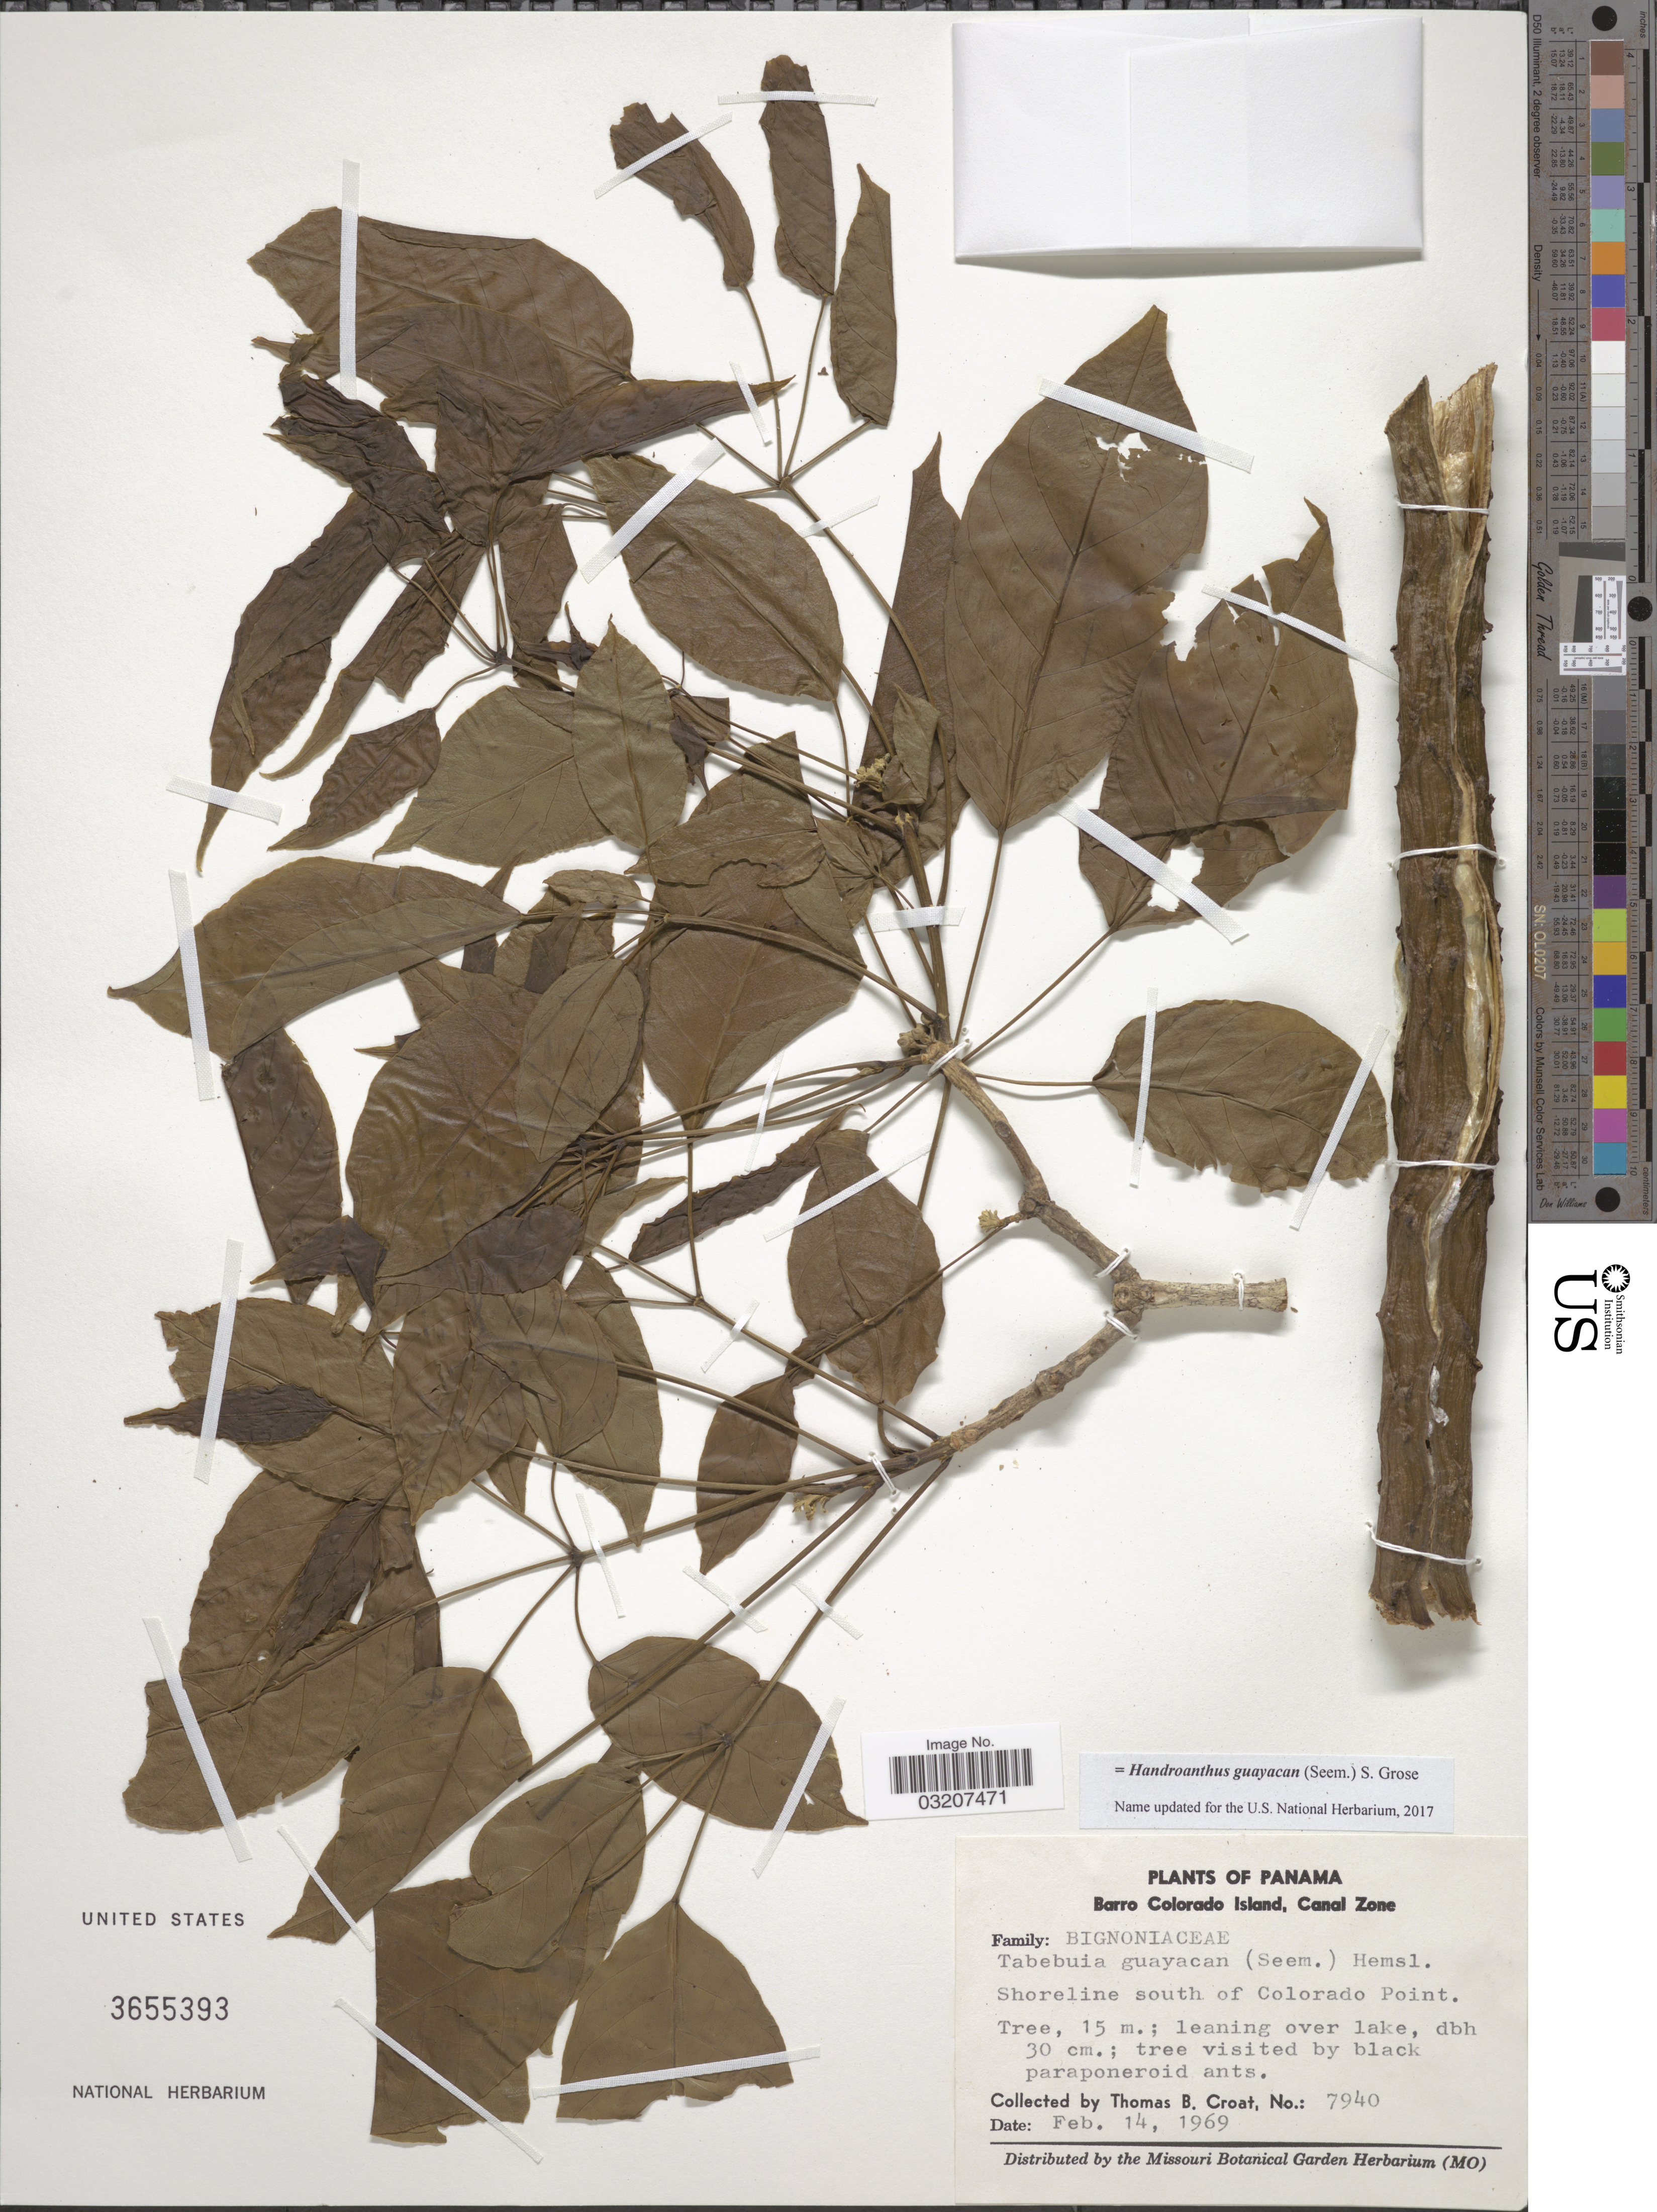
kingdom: Plantae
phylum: Tracheophyta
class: Magnoliopsida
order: Lamiales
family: Bignoniaceae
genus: Handroanthus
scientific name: Handroanthus guayacan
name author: (Seem.) S.O. Grose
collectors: T. B. Croat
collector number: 7940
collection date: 1969-02-14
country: Panama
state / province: Panamá Oeste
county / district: Canal Zone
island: Barro Colorado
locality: Barro Colorado Island, Canal Zone. Shoreline south of Colorado Point.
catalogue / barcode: US 3655393